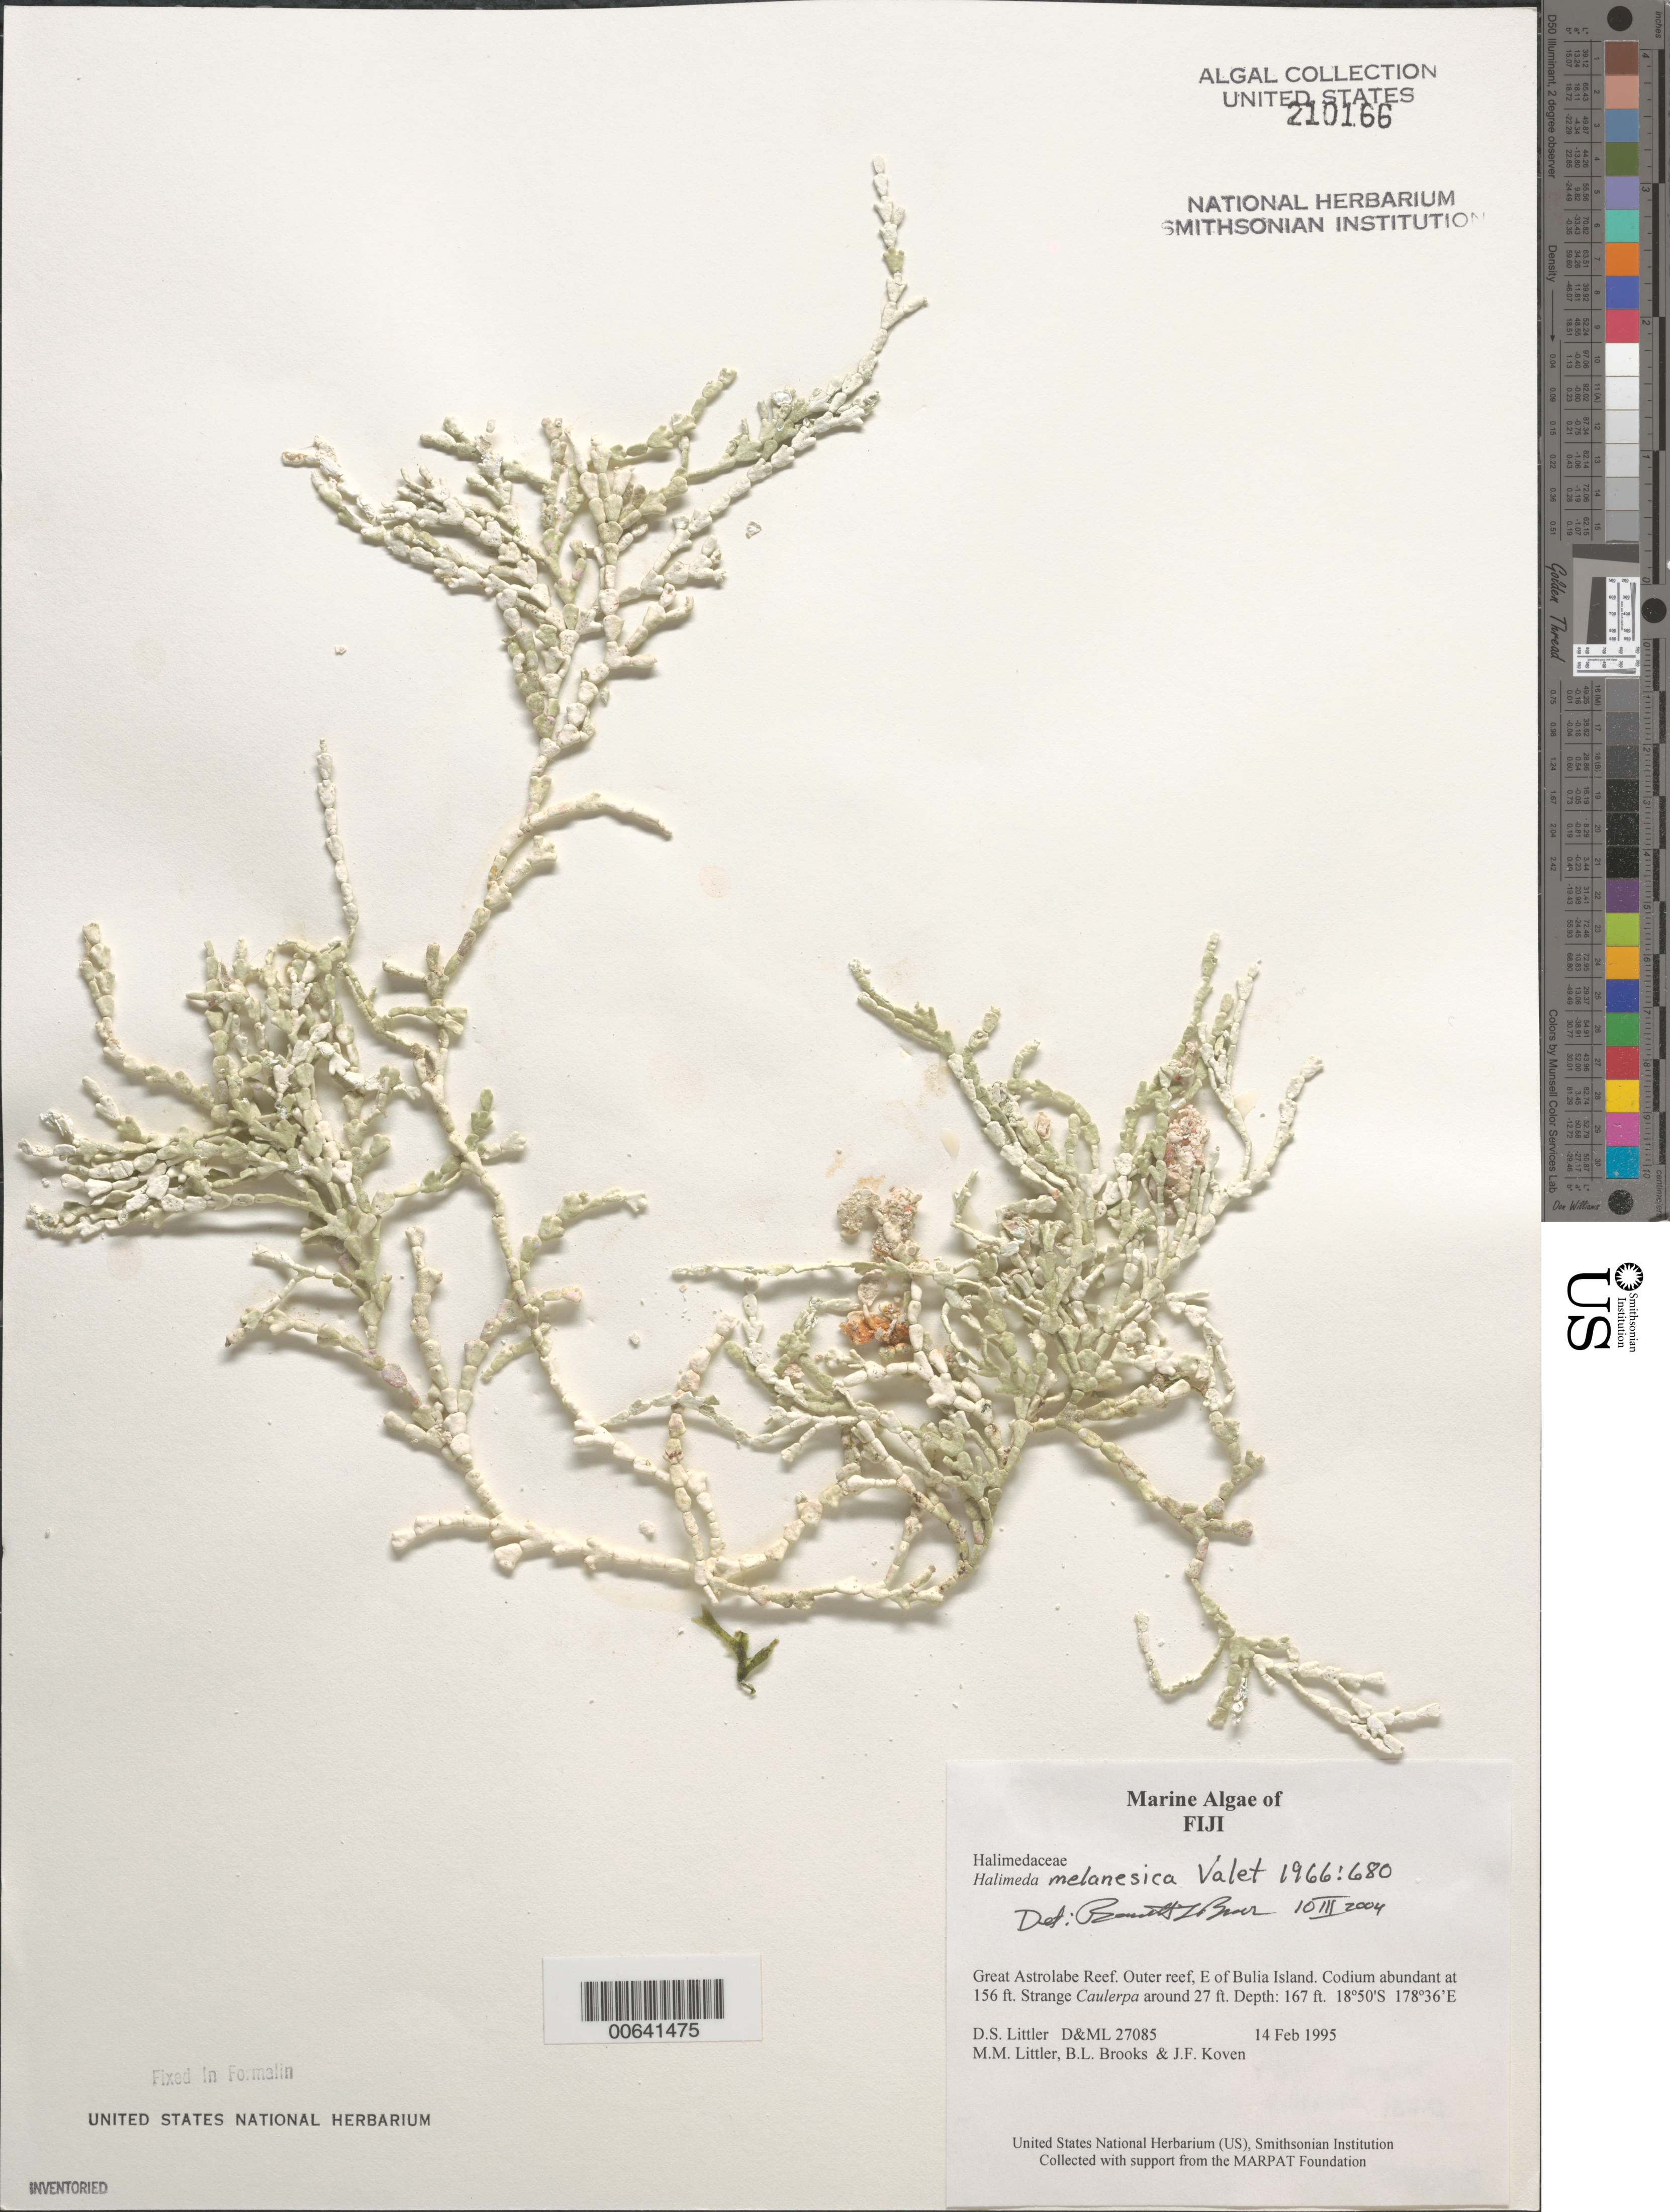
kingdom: Plantae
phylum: Chlorophyta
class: Ulvophyceae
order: Bryopsidales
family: Halimedaceae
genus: Halimeda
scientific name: Halimeda melanesica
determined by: Brooks, B. L., (BOT), Smithsonian Institution - National Museum of Natural History (UNITED STATES)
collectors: D. S. Littler, M. M. Littler, B. Brooks & J. Koven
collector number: D&ML 27085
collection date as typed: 14 Feb 1995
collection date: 1995-02-14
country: Fiji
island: Bulia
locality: Great Astrolabe Reef, outer reef, east of island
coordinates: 18 50'S, 178 36'E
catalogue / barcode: US 210166